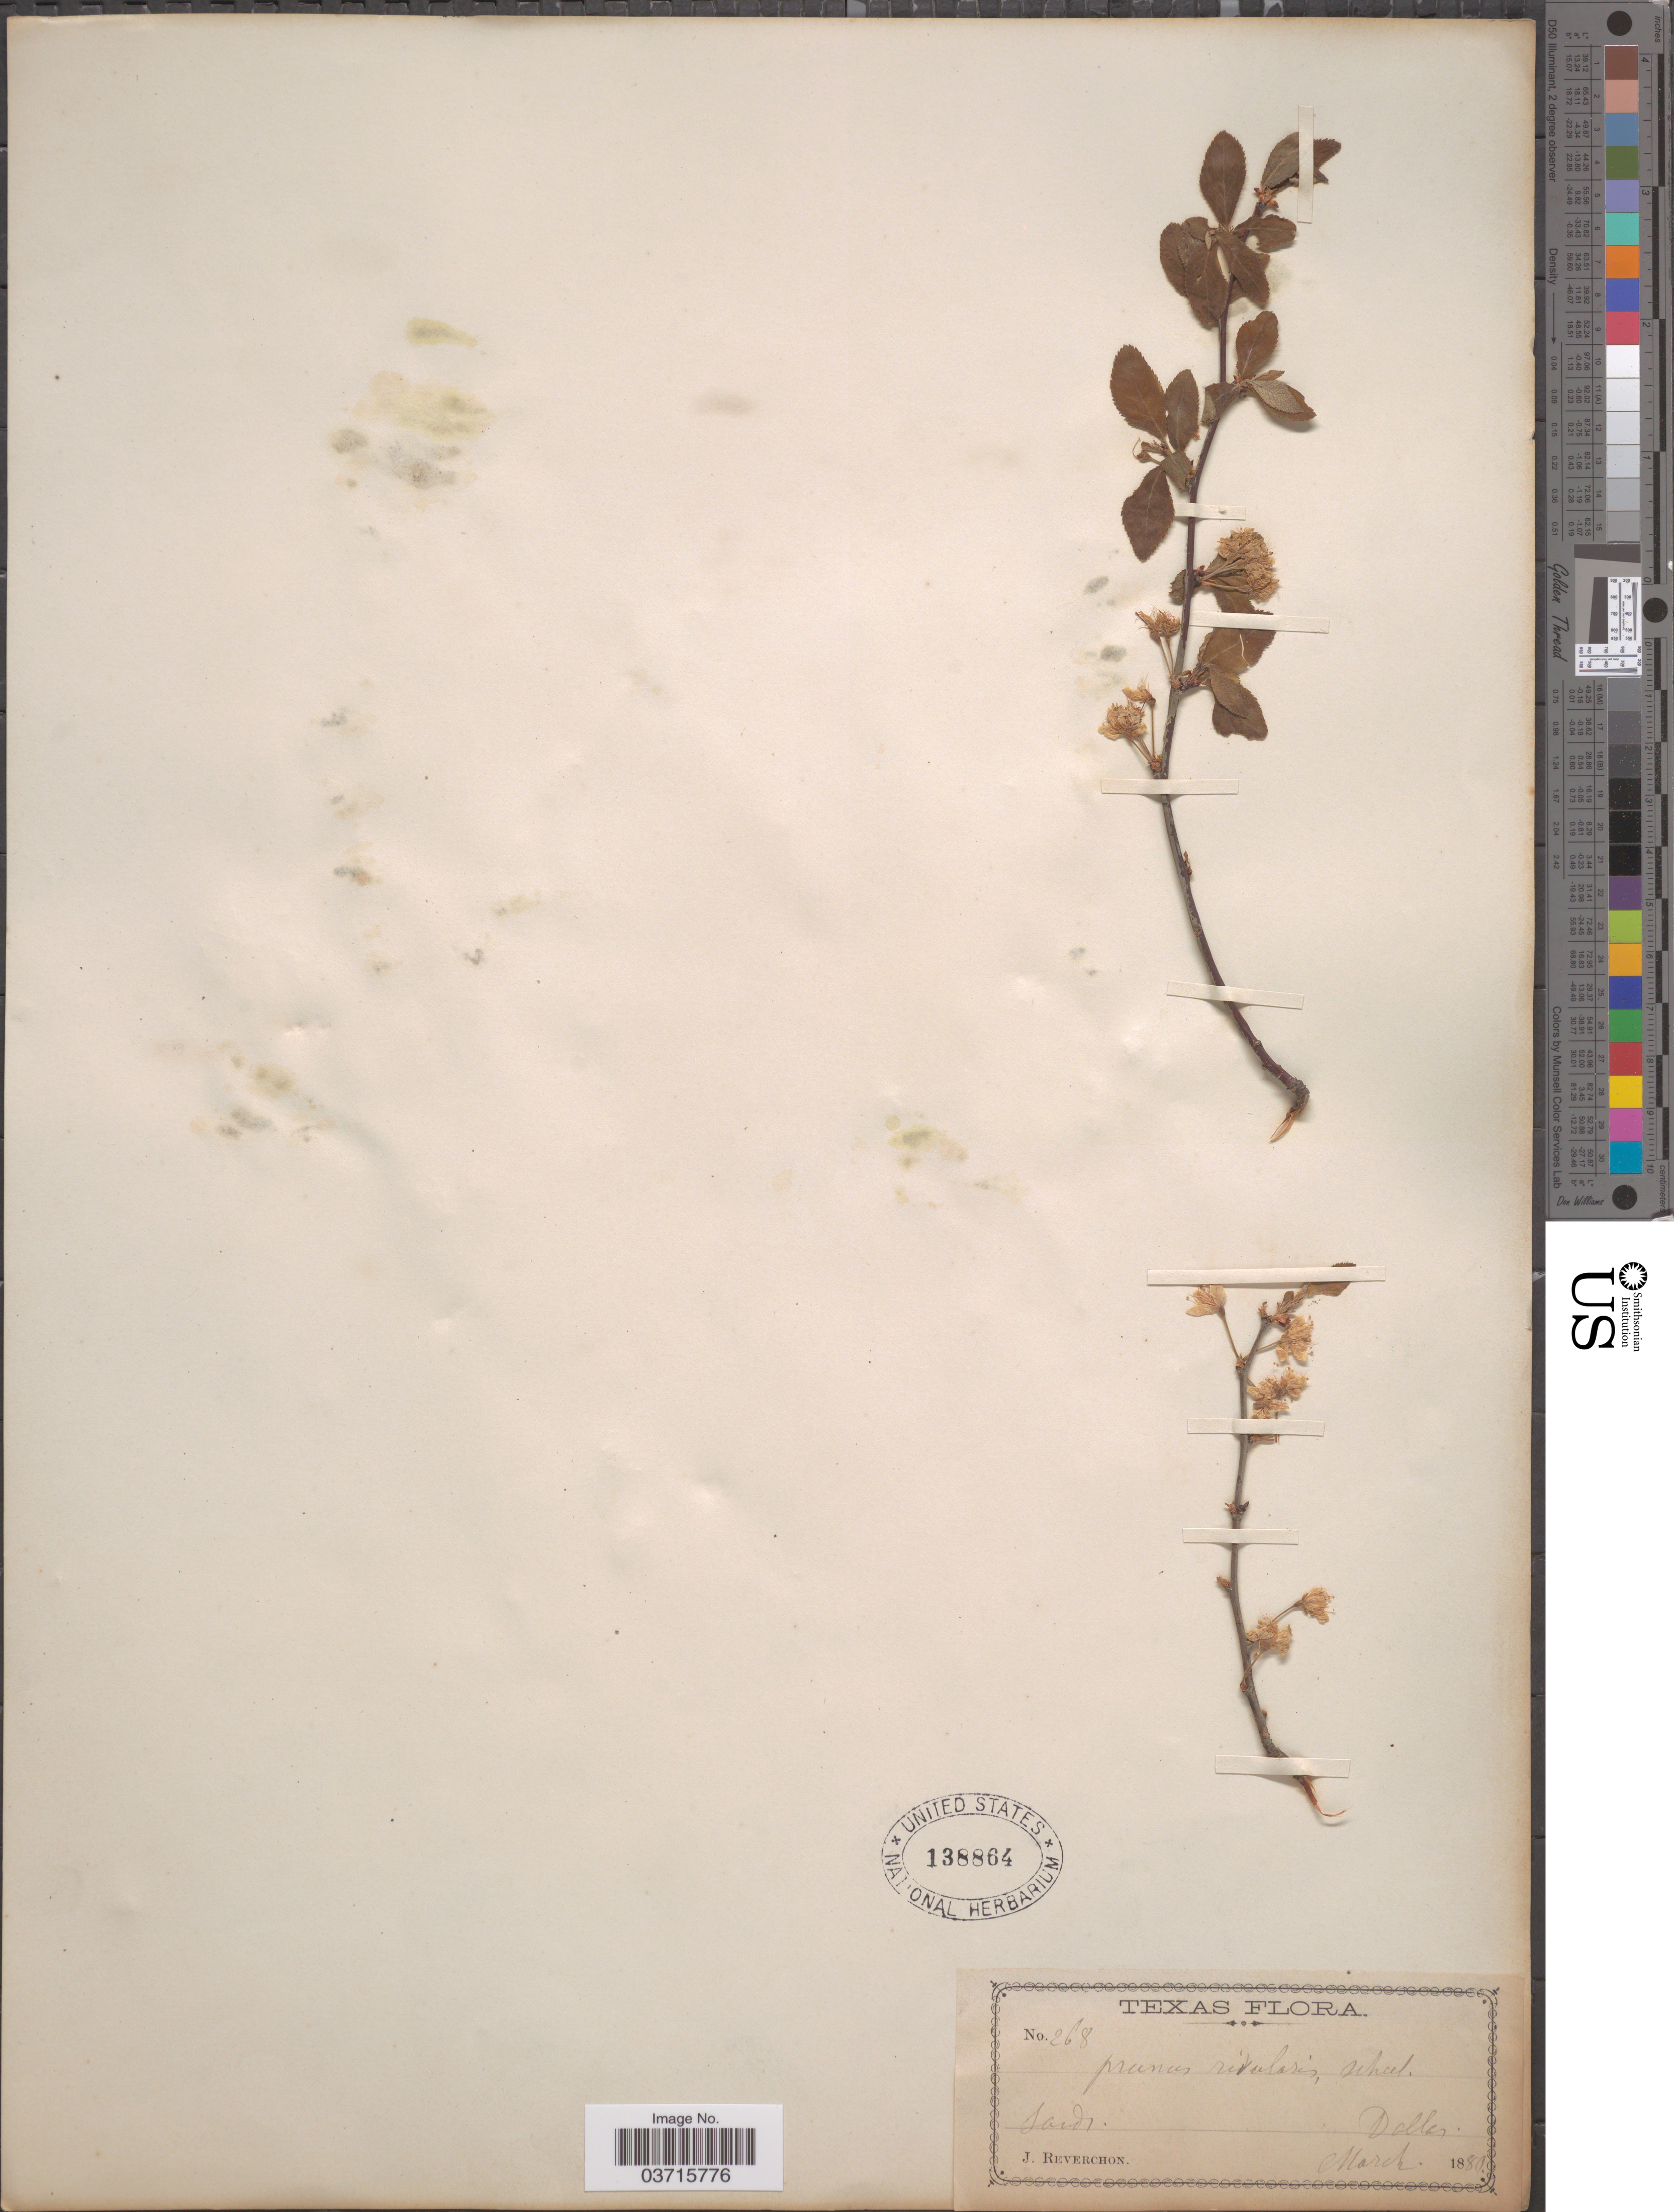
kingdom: Plantae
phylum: Tracheophyta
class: Magnoliopsida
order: Rosales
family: Rosaceae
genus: Prunus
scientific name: Prunus gracilis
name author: Engelm. & A. Gray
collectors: J. Reverchon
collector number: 268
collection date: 1880-03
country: United States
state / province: Texas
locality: Dallas.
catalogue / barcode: US 138864